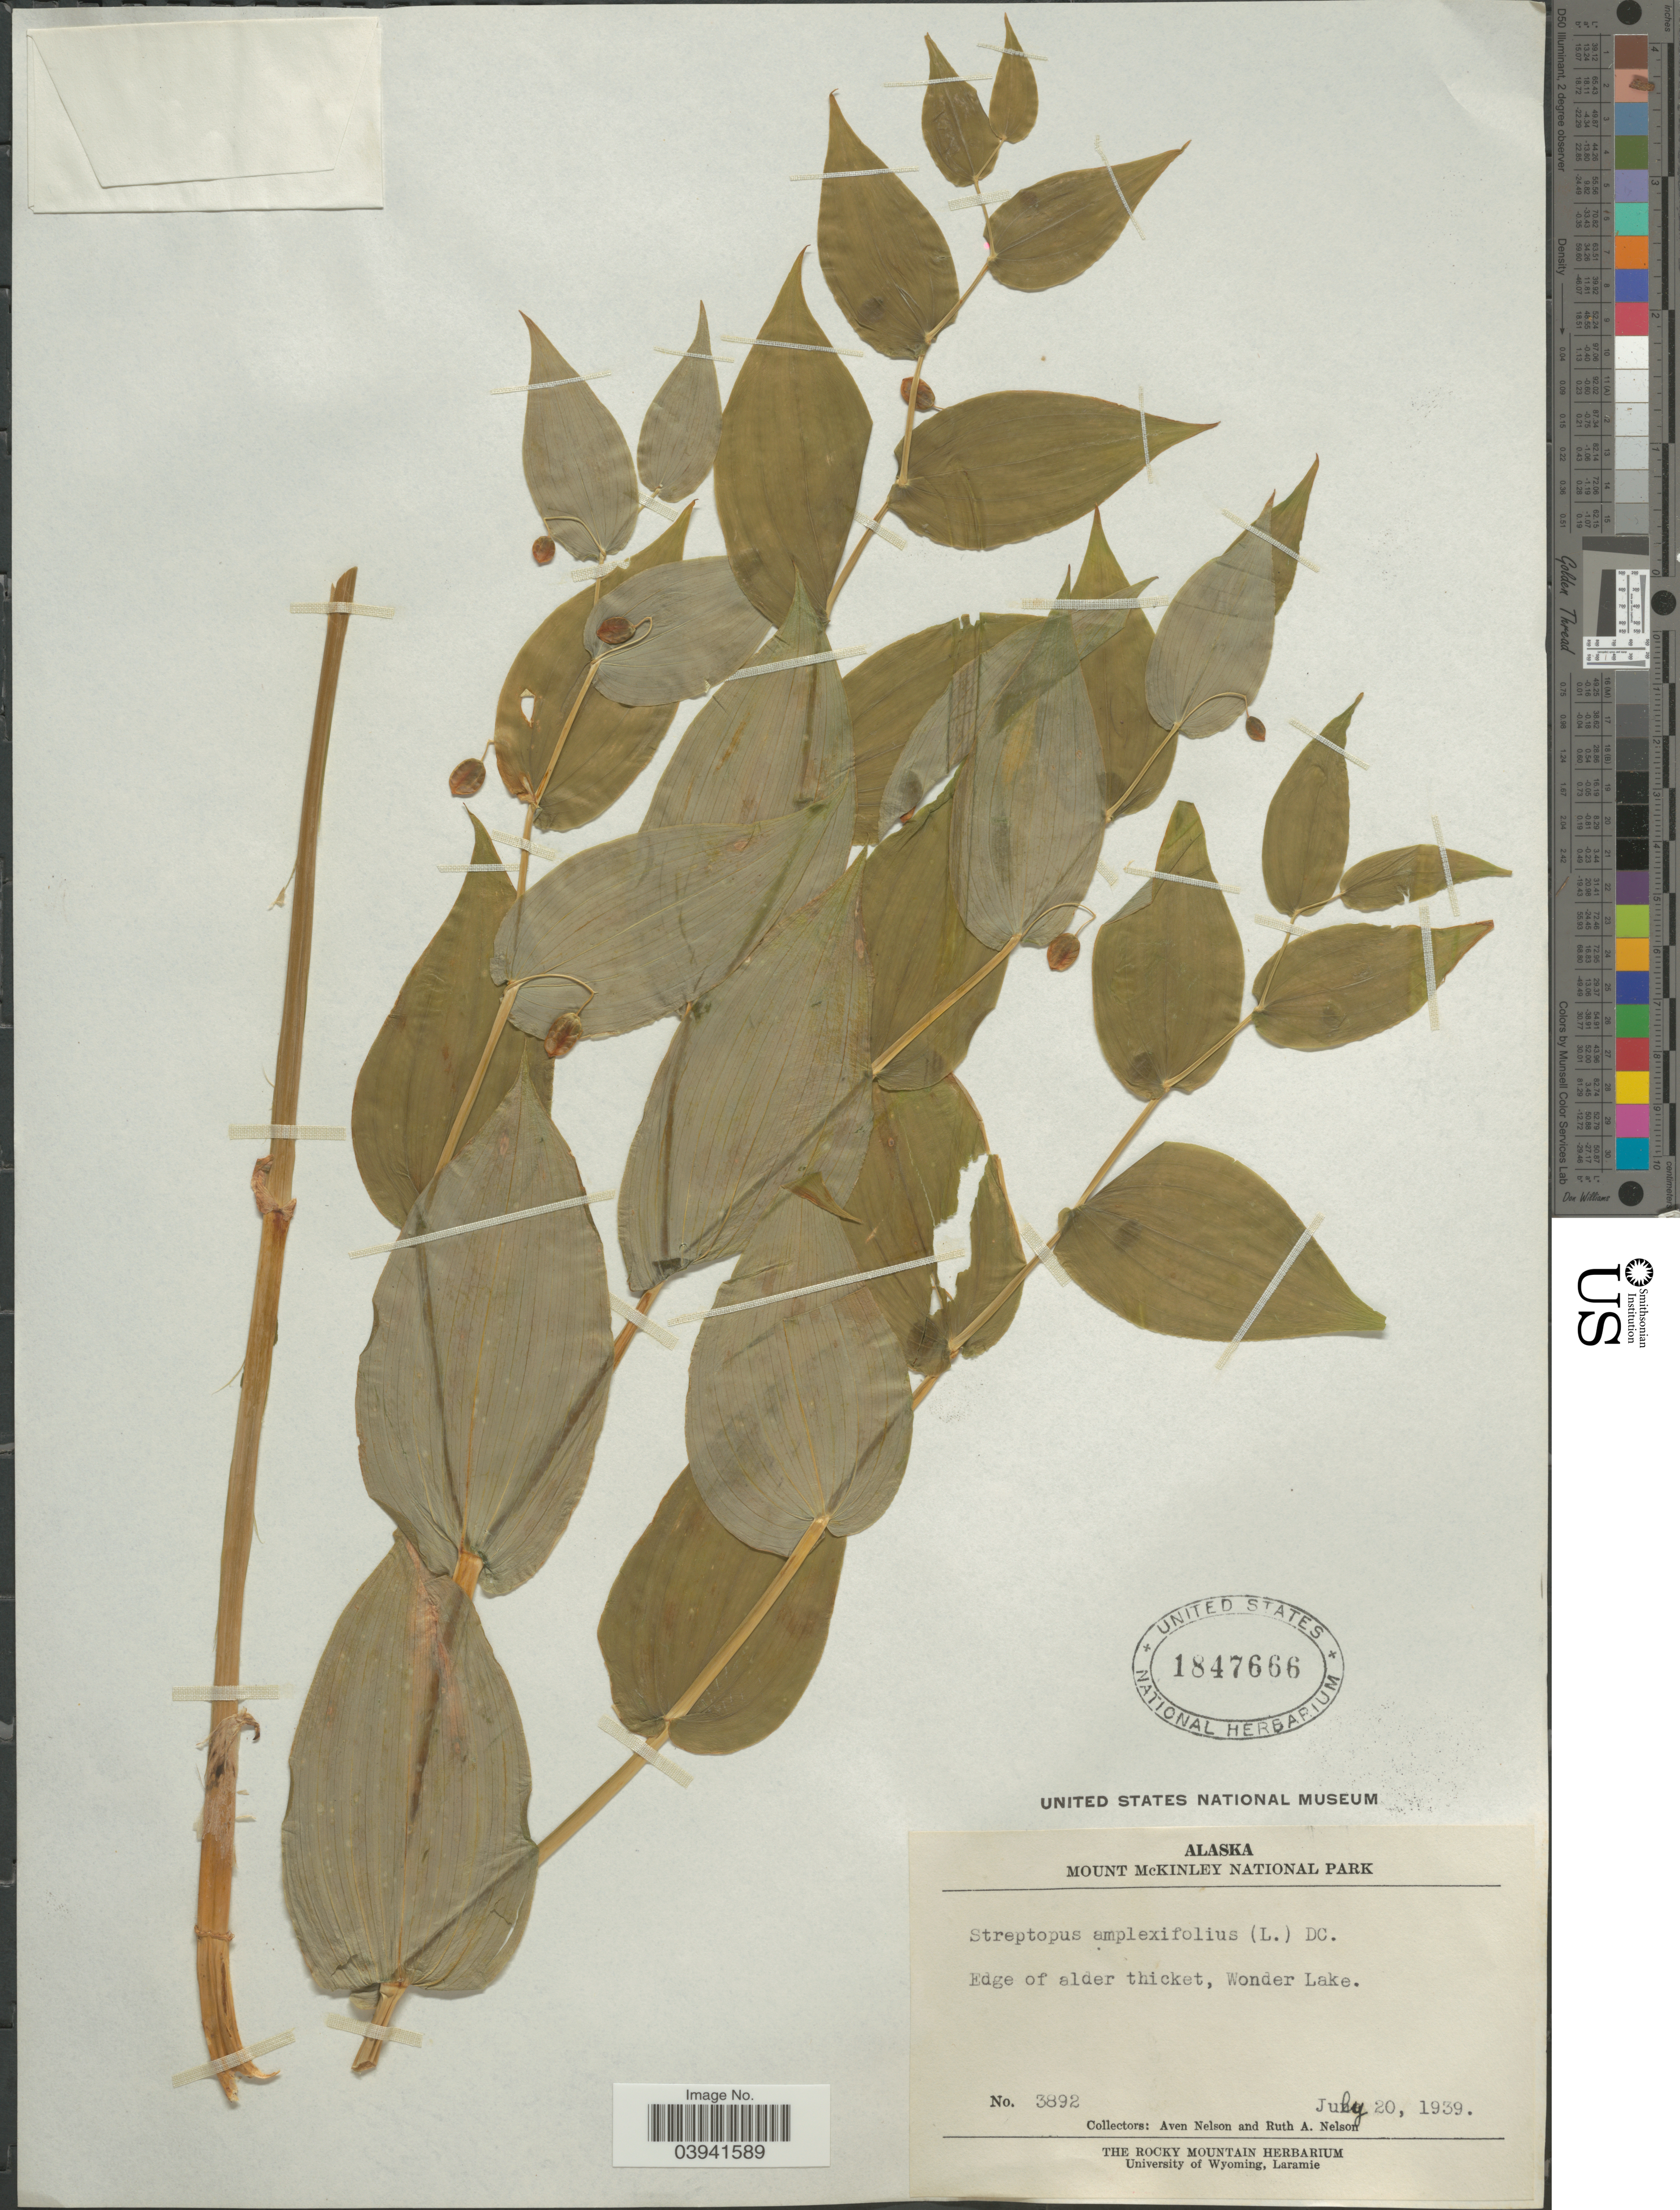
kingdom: Plantae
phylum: Tracheophyta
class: Liliopsida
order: Liliales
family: Liliaceae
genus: Streptopus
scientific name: Streptopus amplexifolius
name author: (L.) DC.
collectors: A. Nelson & R. A. Nelson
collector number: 3892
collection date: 1939-07-20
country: United States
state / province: Alaska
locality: Mount McKinley National Park. Edge of alder thicket, Wonder Lake.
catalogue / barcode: US 1847666